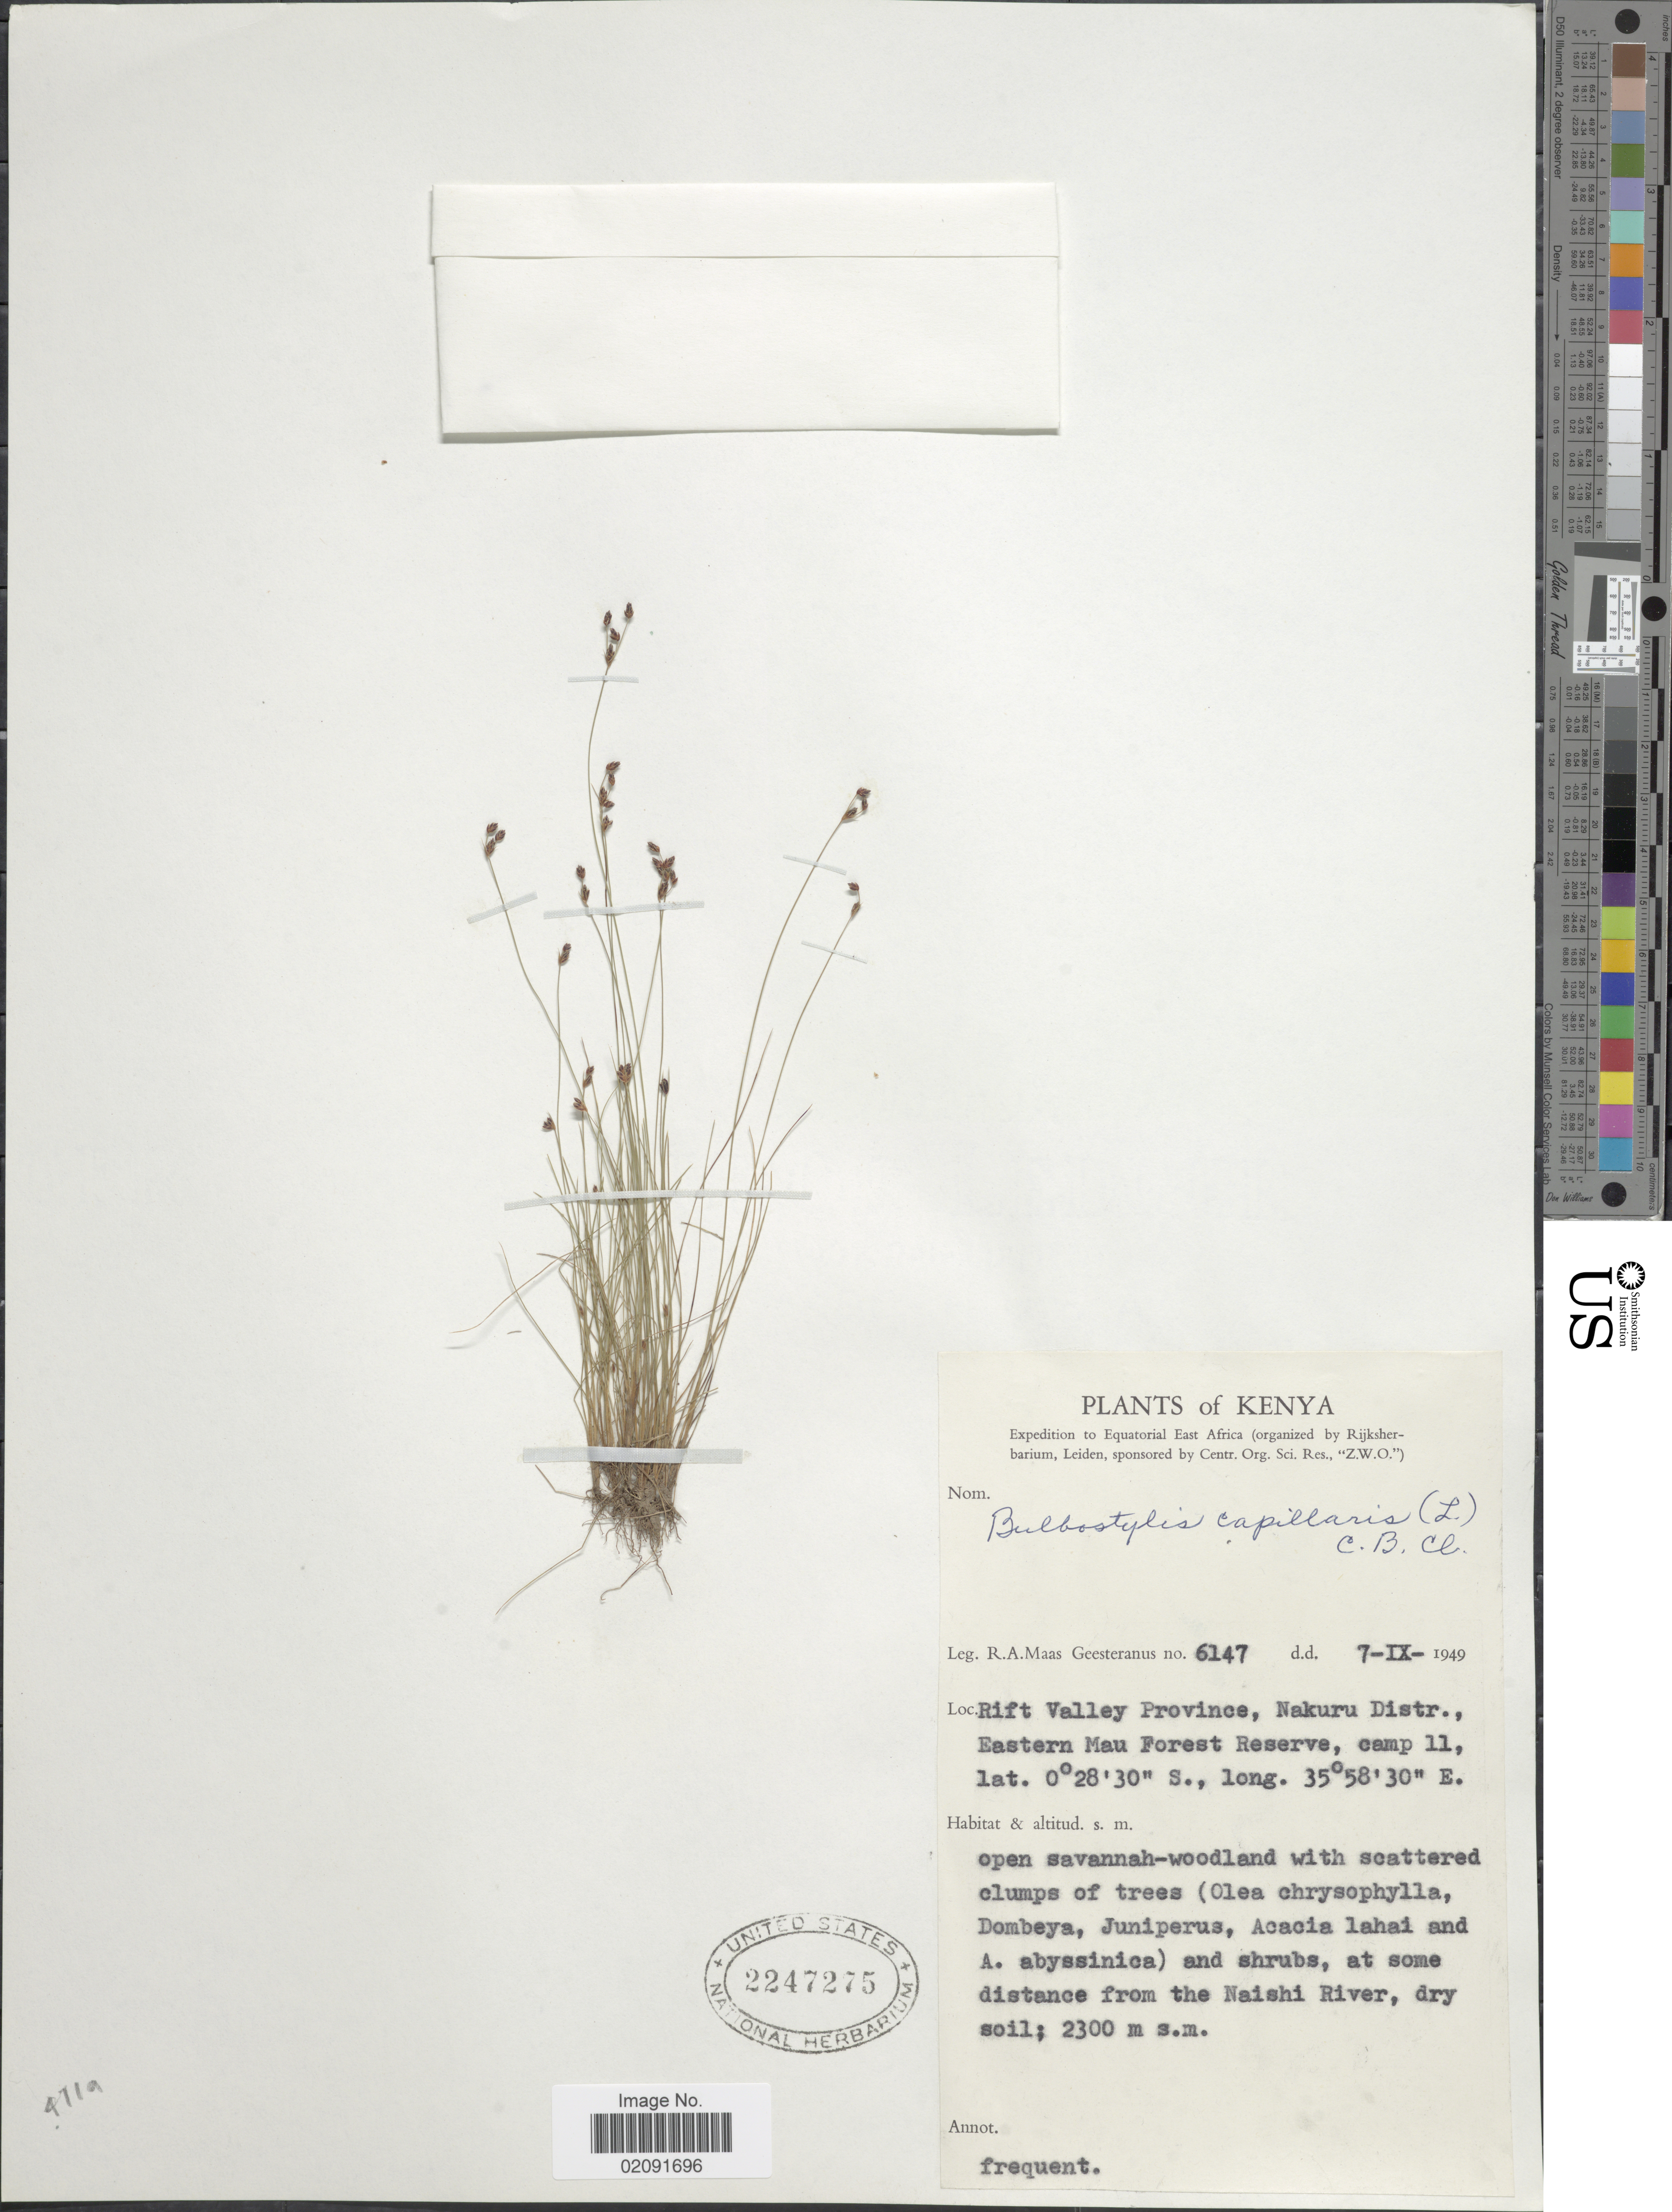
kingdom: Plantae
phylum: Tracheophyta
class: Liliopsida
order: Poales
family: Cyperaceae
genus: Bulbostylis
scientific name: Bulbostylis capillaris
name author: (L.) Kunth ex C.B. Clarke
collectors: R. A. Maas Geesteranus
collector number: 6147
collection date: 1949-09-07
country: Kenya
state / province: Nakuru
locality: Equatorial East Africa. Nakuru Distr., Eastern Mau Forest Reserve, camp 11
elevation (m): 2300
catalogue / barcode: US 2247275